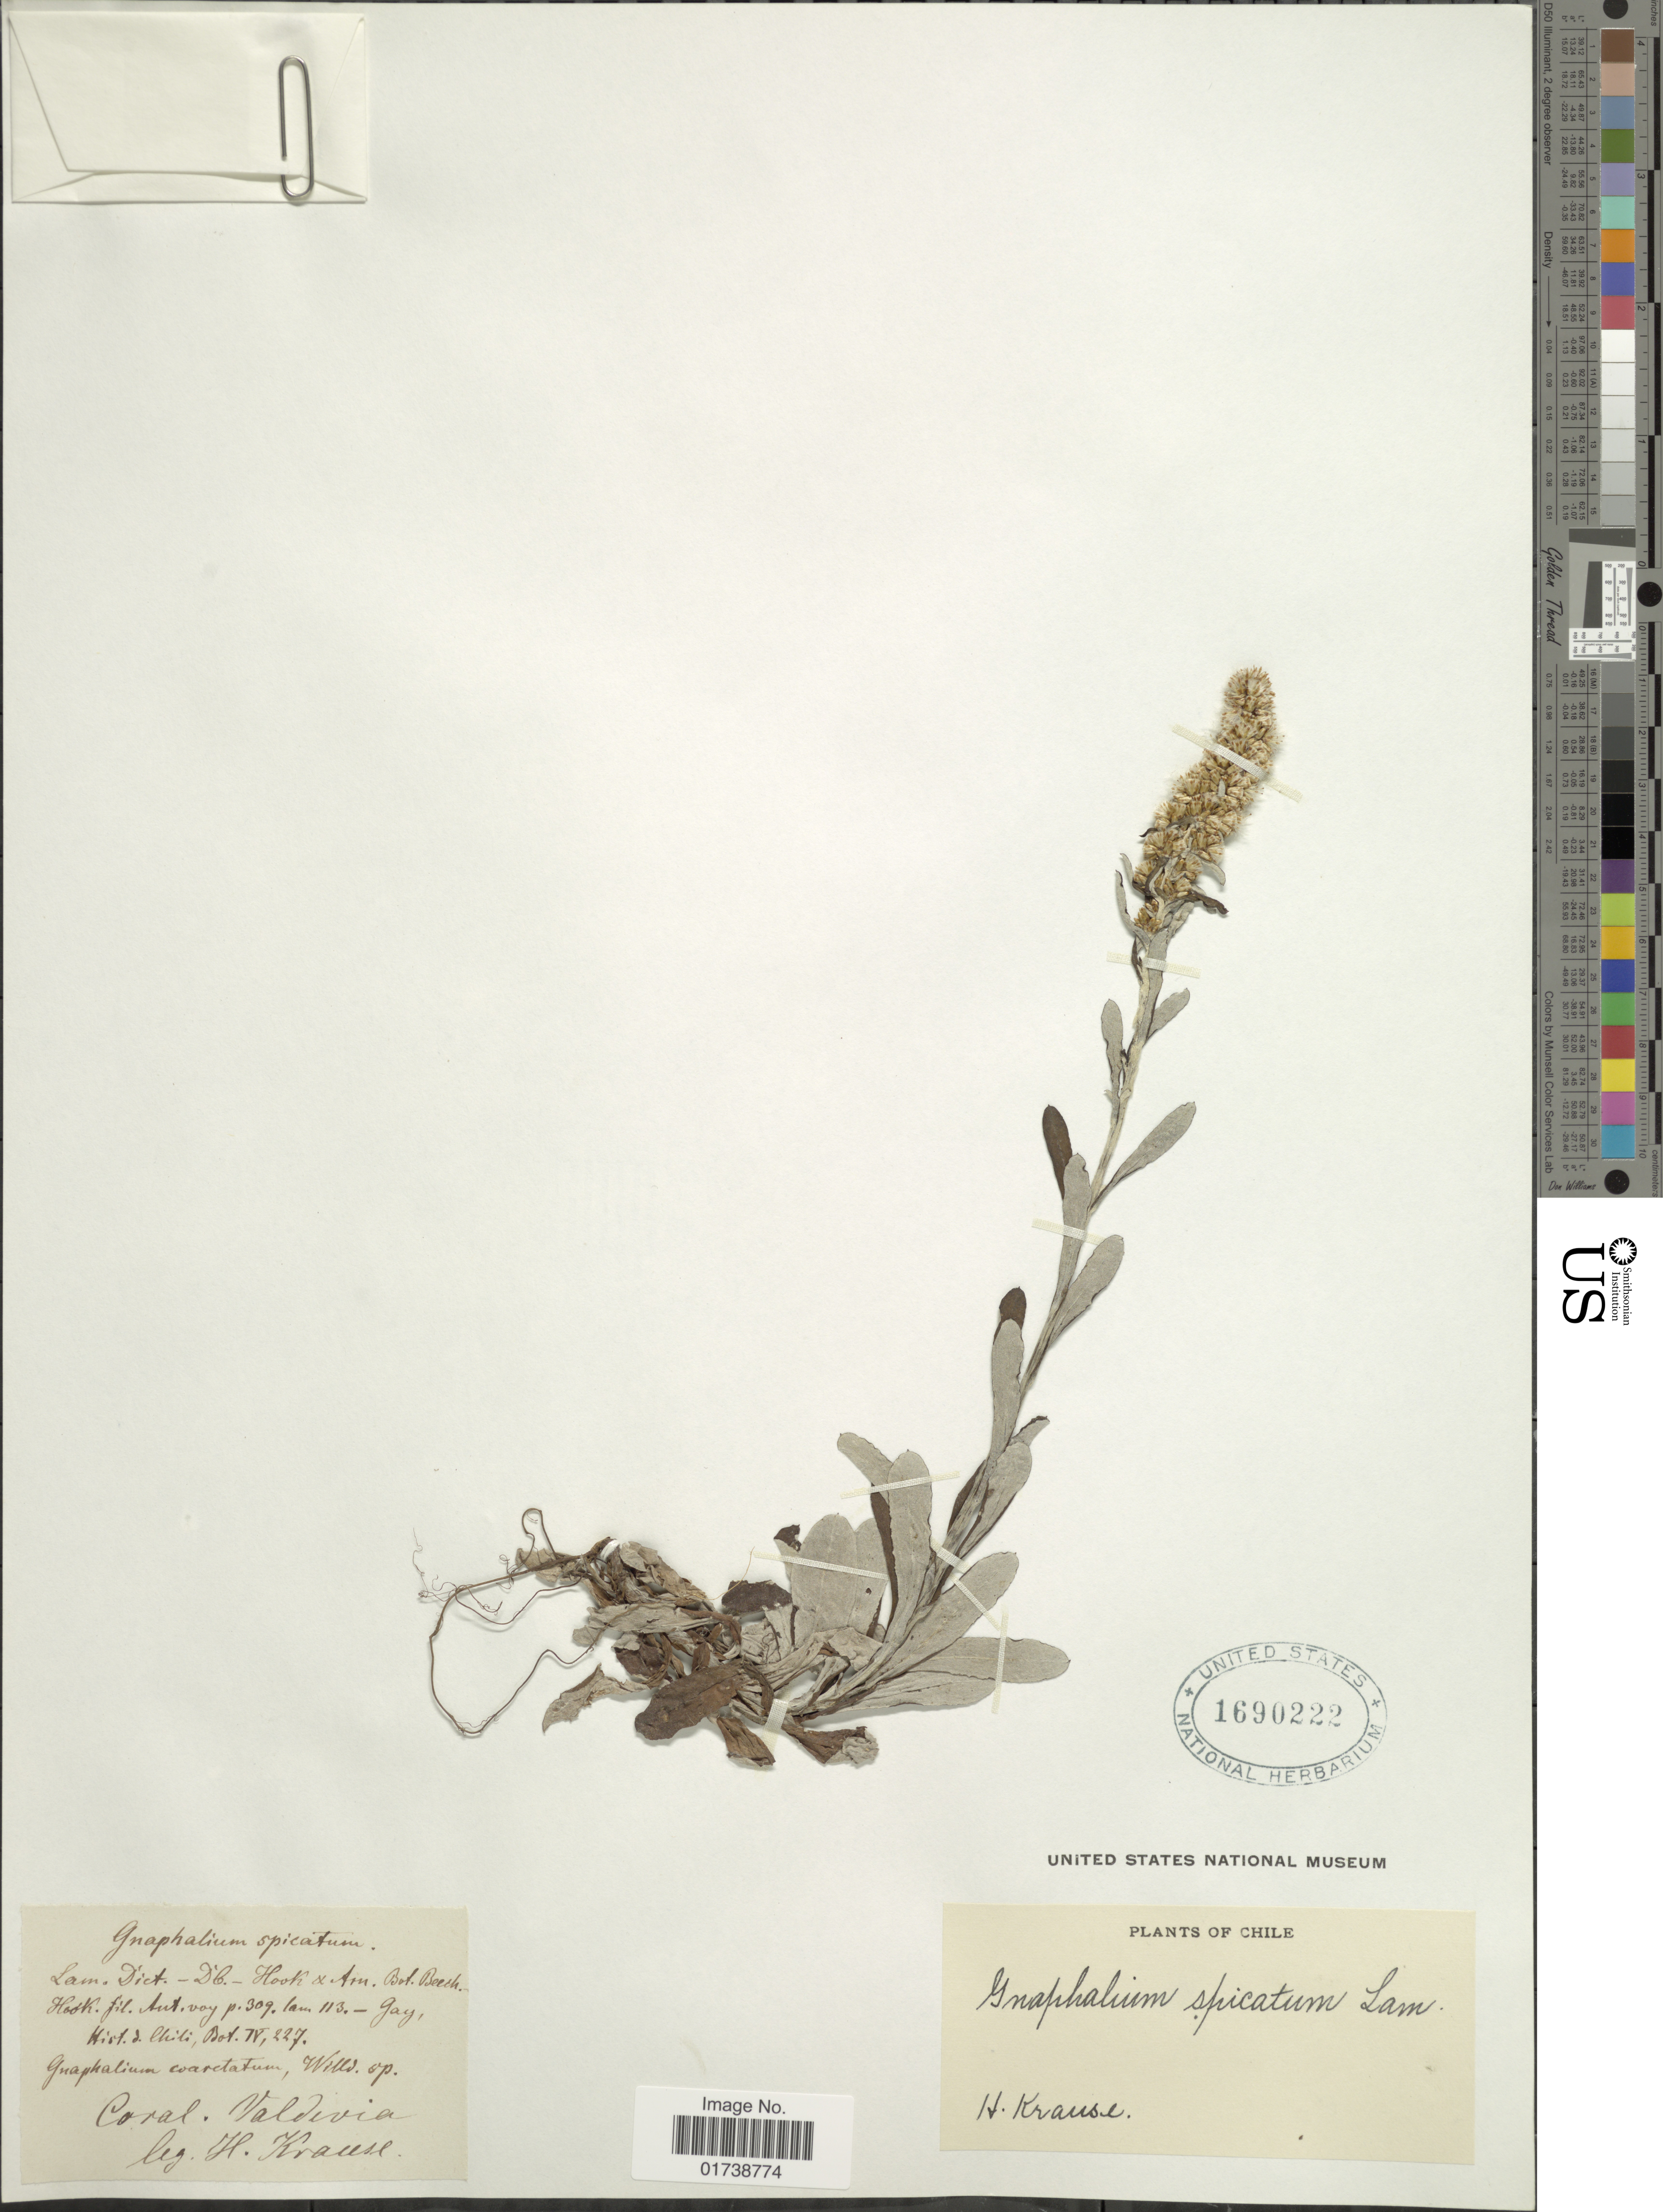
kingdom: Plantae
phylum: Tracheophyta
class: Magnoliopsida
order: Asterales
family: Asteraceae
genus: Gamochaeta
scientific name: Gamochaeta spicata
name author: (Lam.) Cabrera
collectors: H. Krause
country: Chile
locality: Coral Valdivia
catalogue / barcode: US 1690222